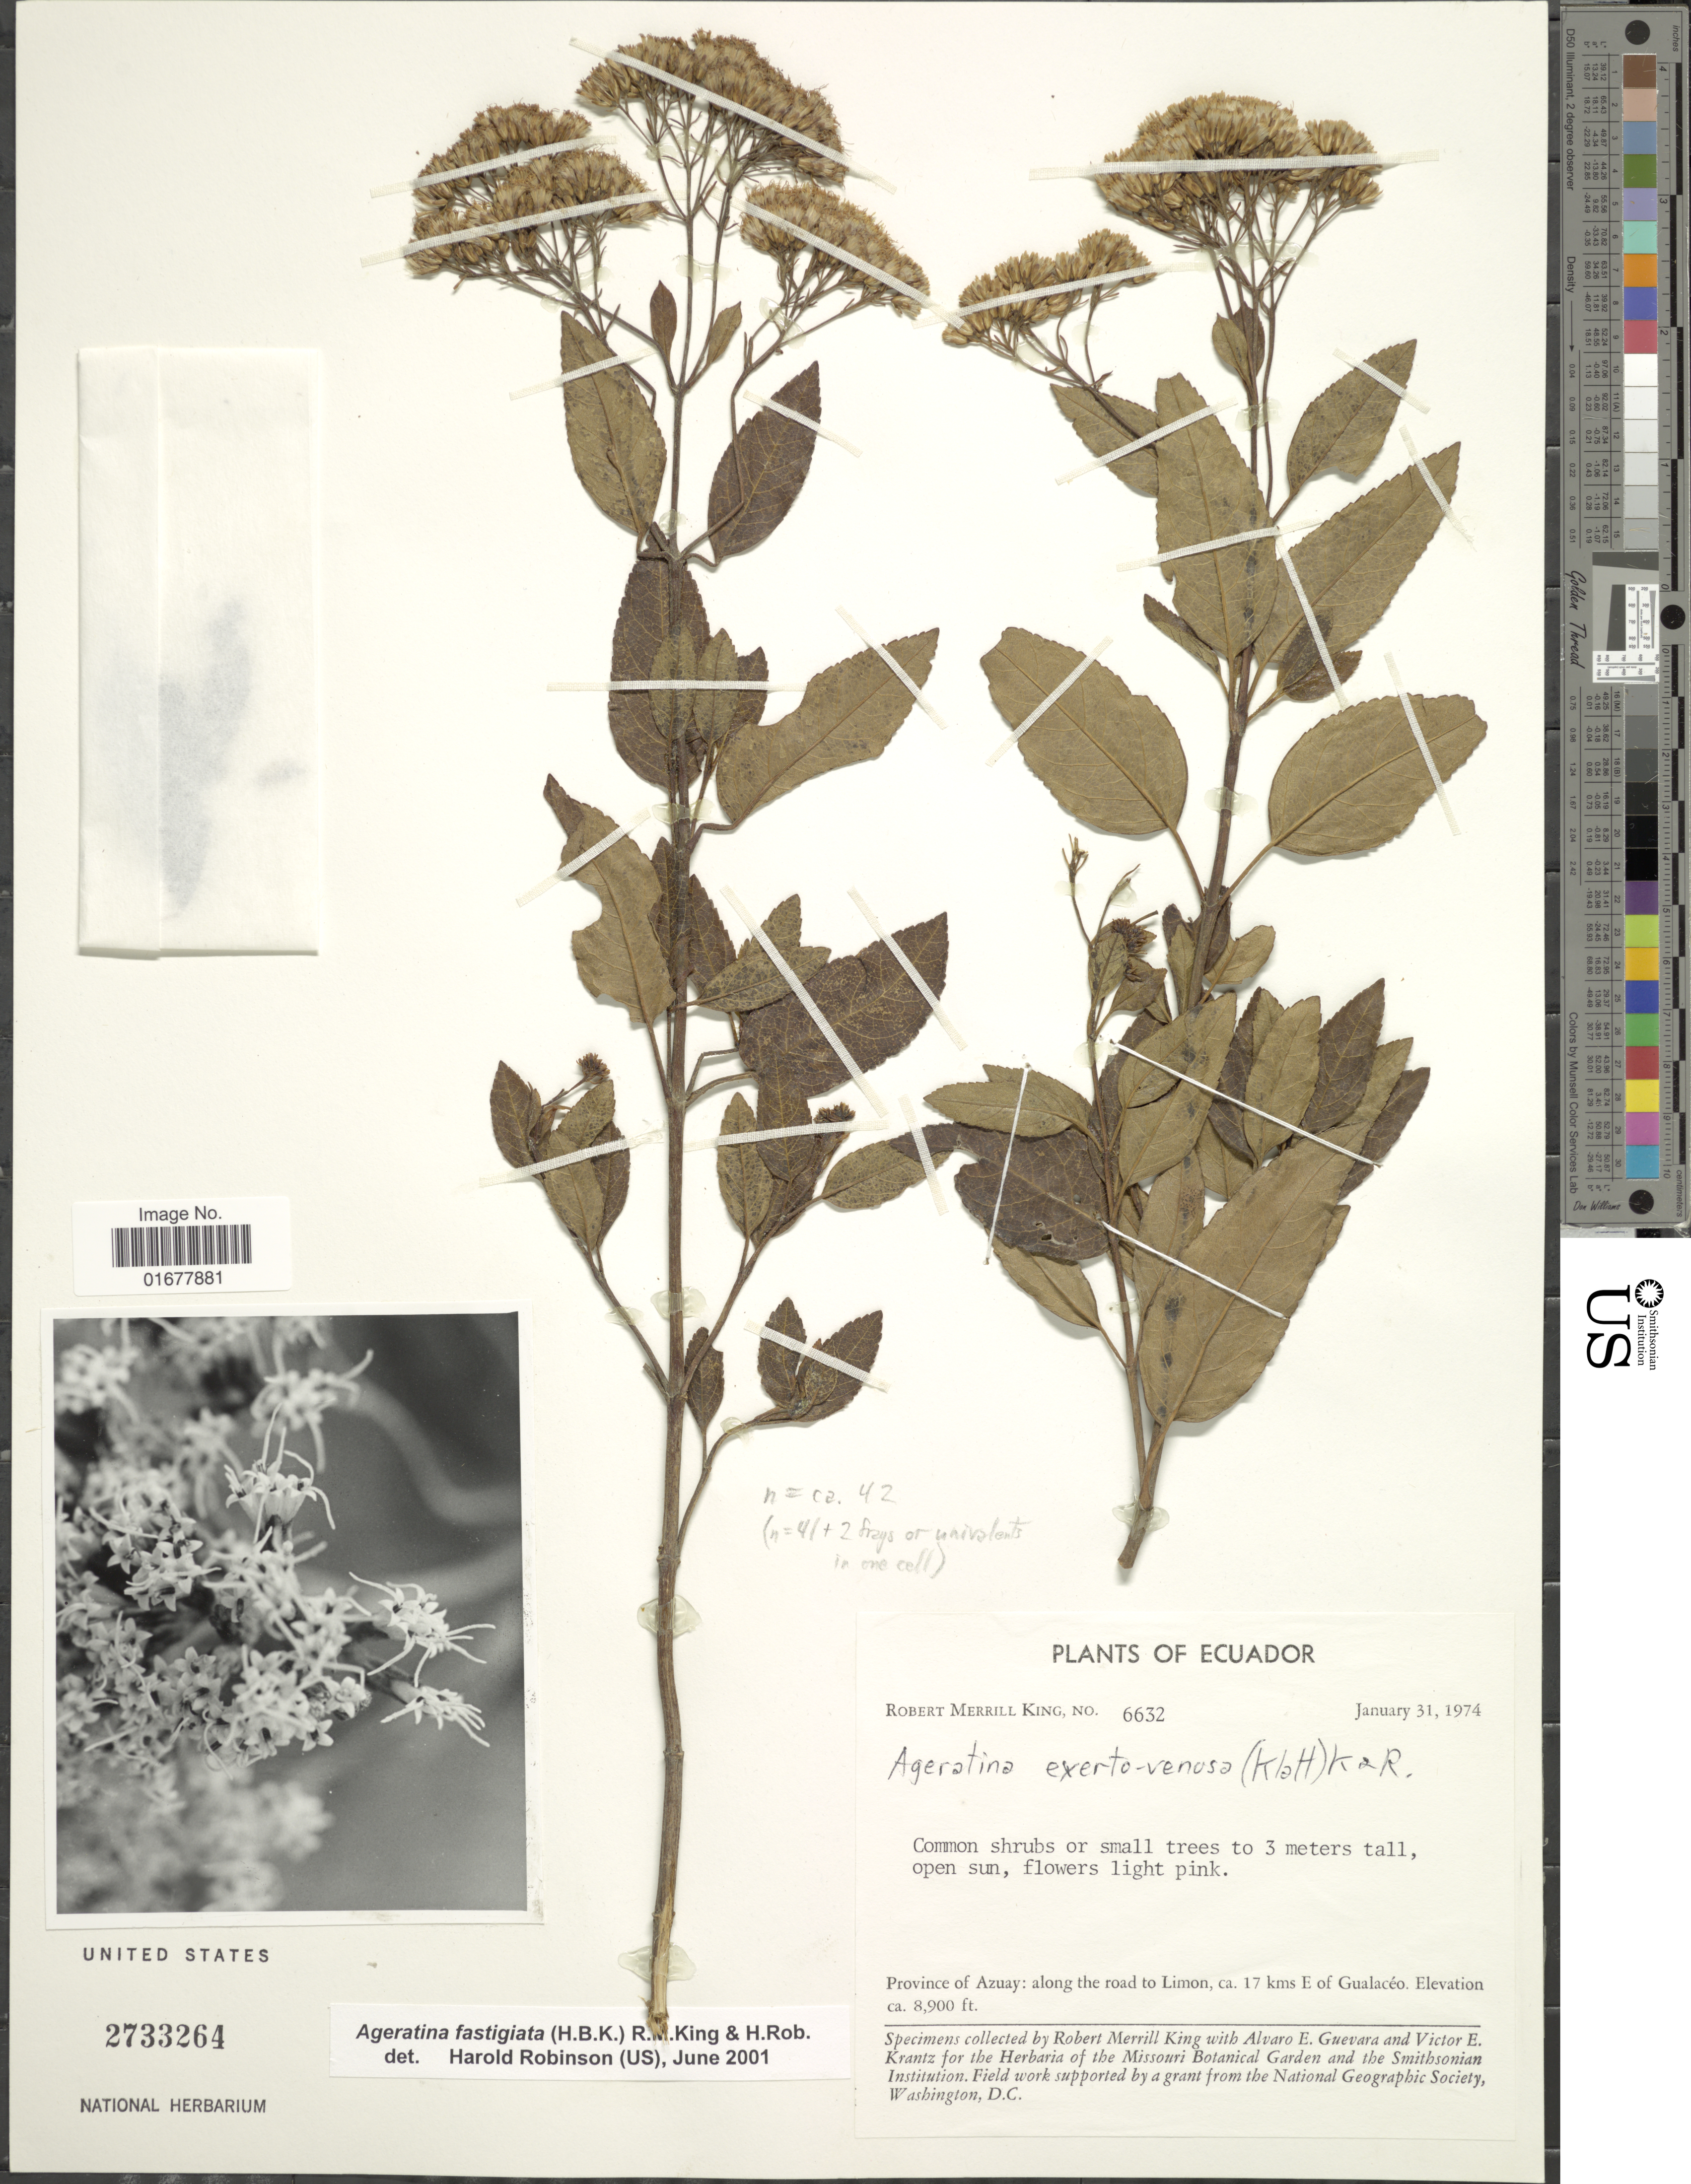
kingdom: Plantae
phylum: Tracheophyta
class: Magnoliopsida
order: Asterales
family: Asteraceae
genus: Ageratina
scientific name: Ageratina exserto-venosa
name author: (Klatt) R.M. King & H. Rob.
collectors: R. M. King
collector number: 6632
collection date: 1974-01-31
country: Ecuador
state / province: Azuay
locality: Province Of Azuay: along the road to Limon, 17 kms E of Gualaceo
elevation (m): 2713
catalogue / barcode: US 2733264